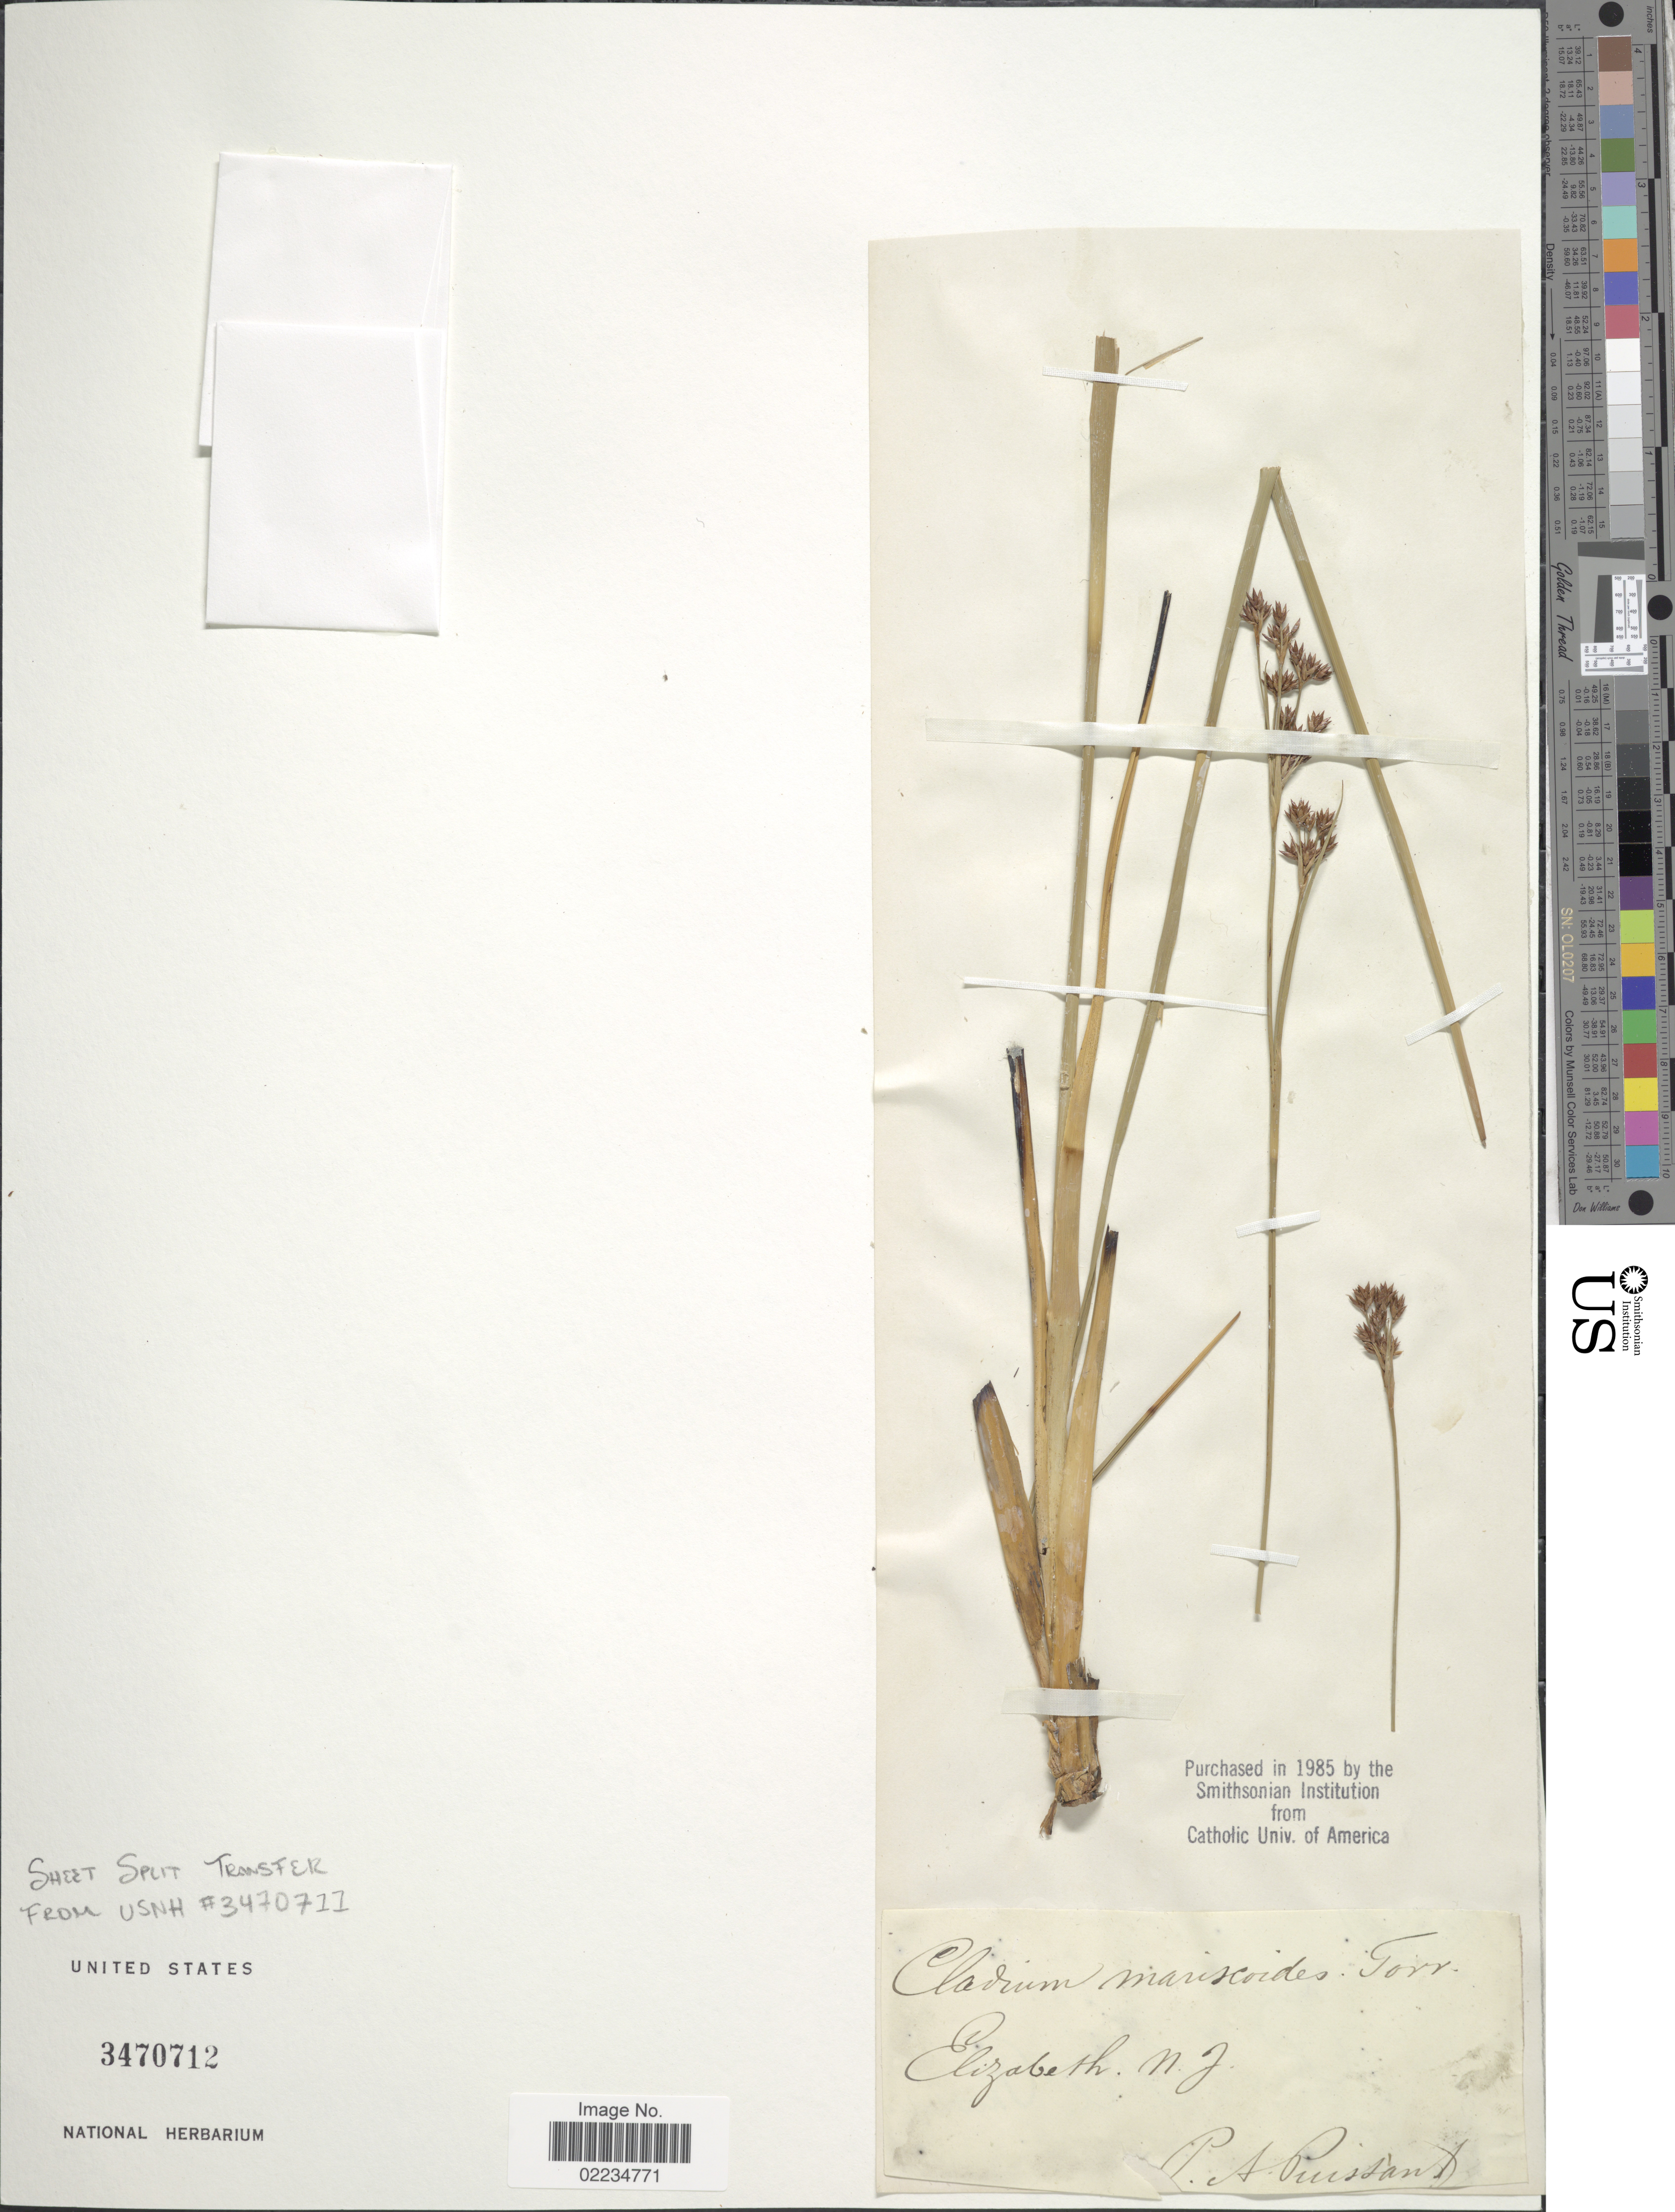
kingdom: Plantae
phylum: Tracheophyta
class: Liliopsida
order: Poales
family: Cyperaceae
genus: Cladium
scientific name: Cladium mariscoides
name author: (Muhl.) Torr.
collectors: P. Puissant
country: United States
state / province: New Jersey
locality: Elizabeth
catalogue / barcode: US 3470712